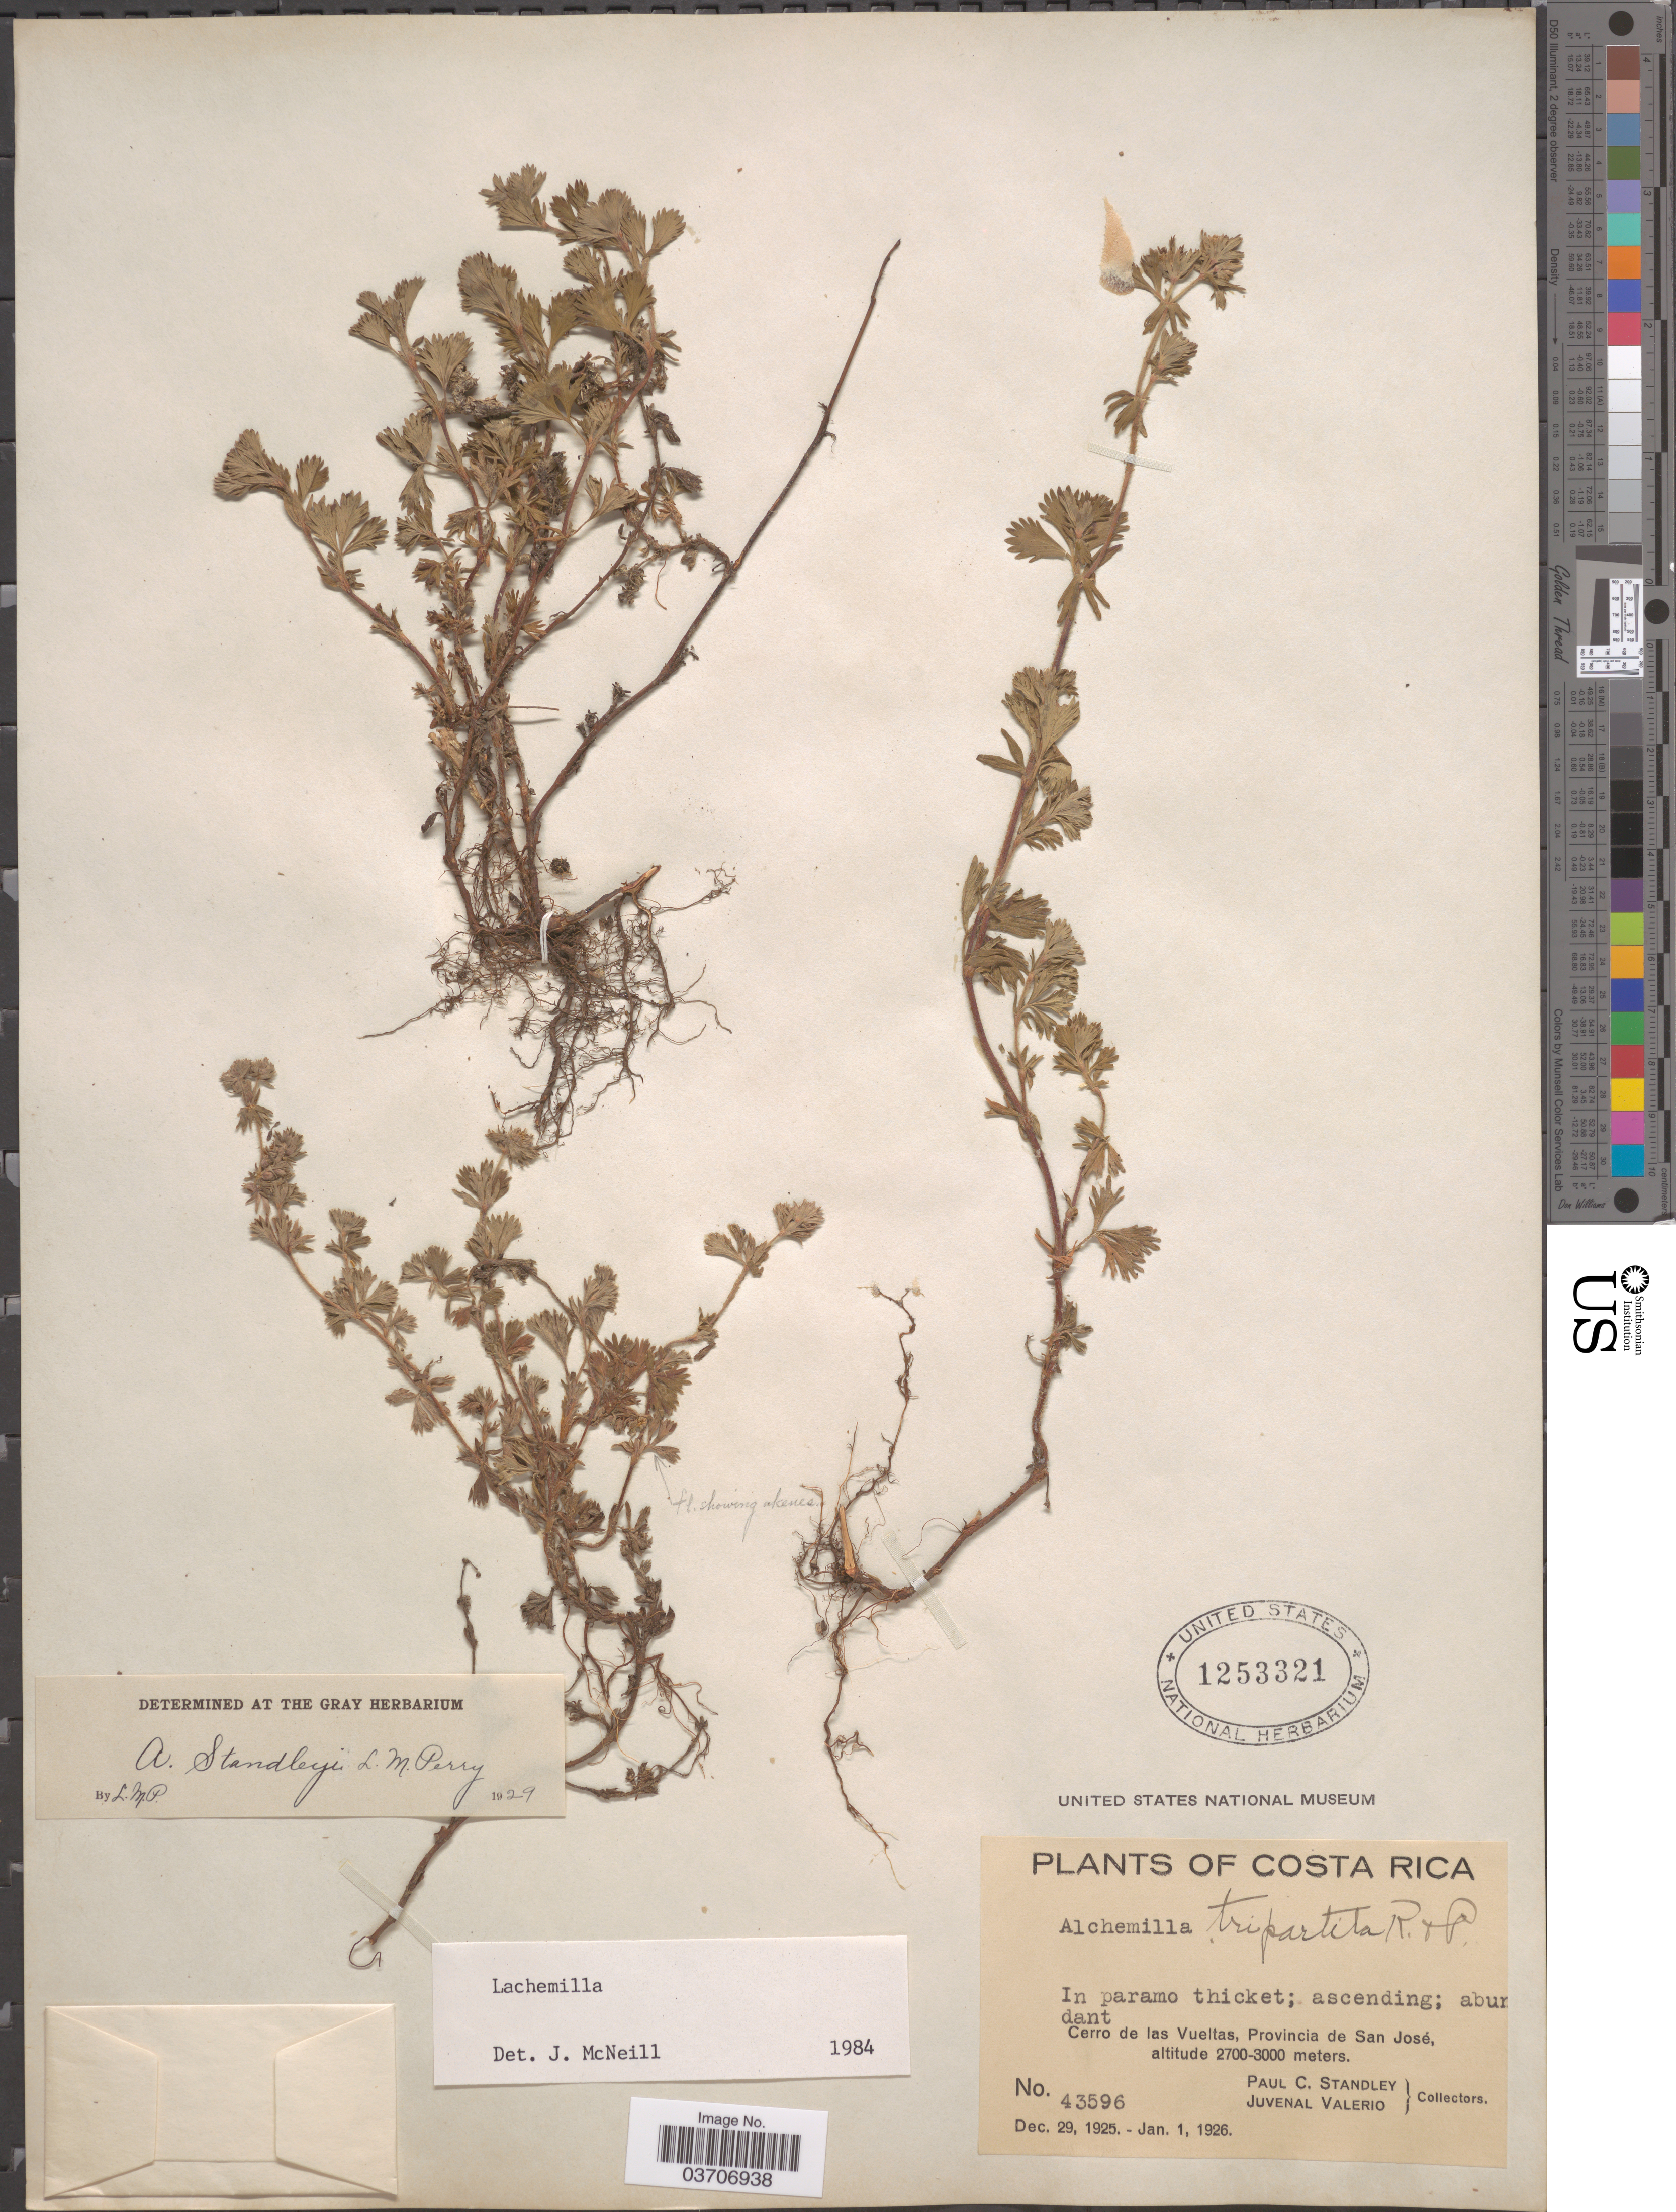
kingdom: Plantae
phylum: Tracheophyta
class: Magnoliopsida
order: Rosales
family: Rosaceae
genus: Lachemilla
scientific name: Lachemilla sp.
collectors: P. C. Standley & J. Valerio R.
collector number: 43596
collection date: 1925-12-29/1926-01-01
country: Costa Rica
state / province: San José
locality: Cerro de las Vueltas.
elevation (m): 2700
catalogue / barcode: US 1253321